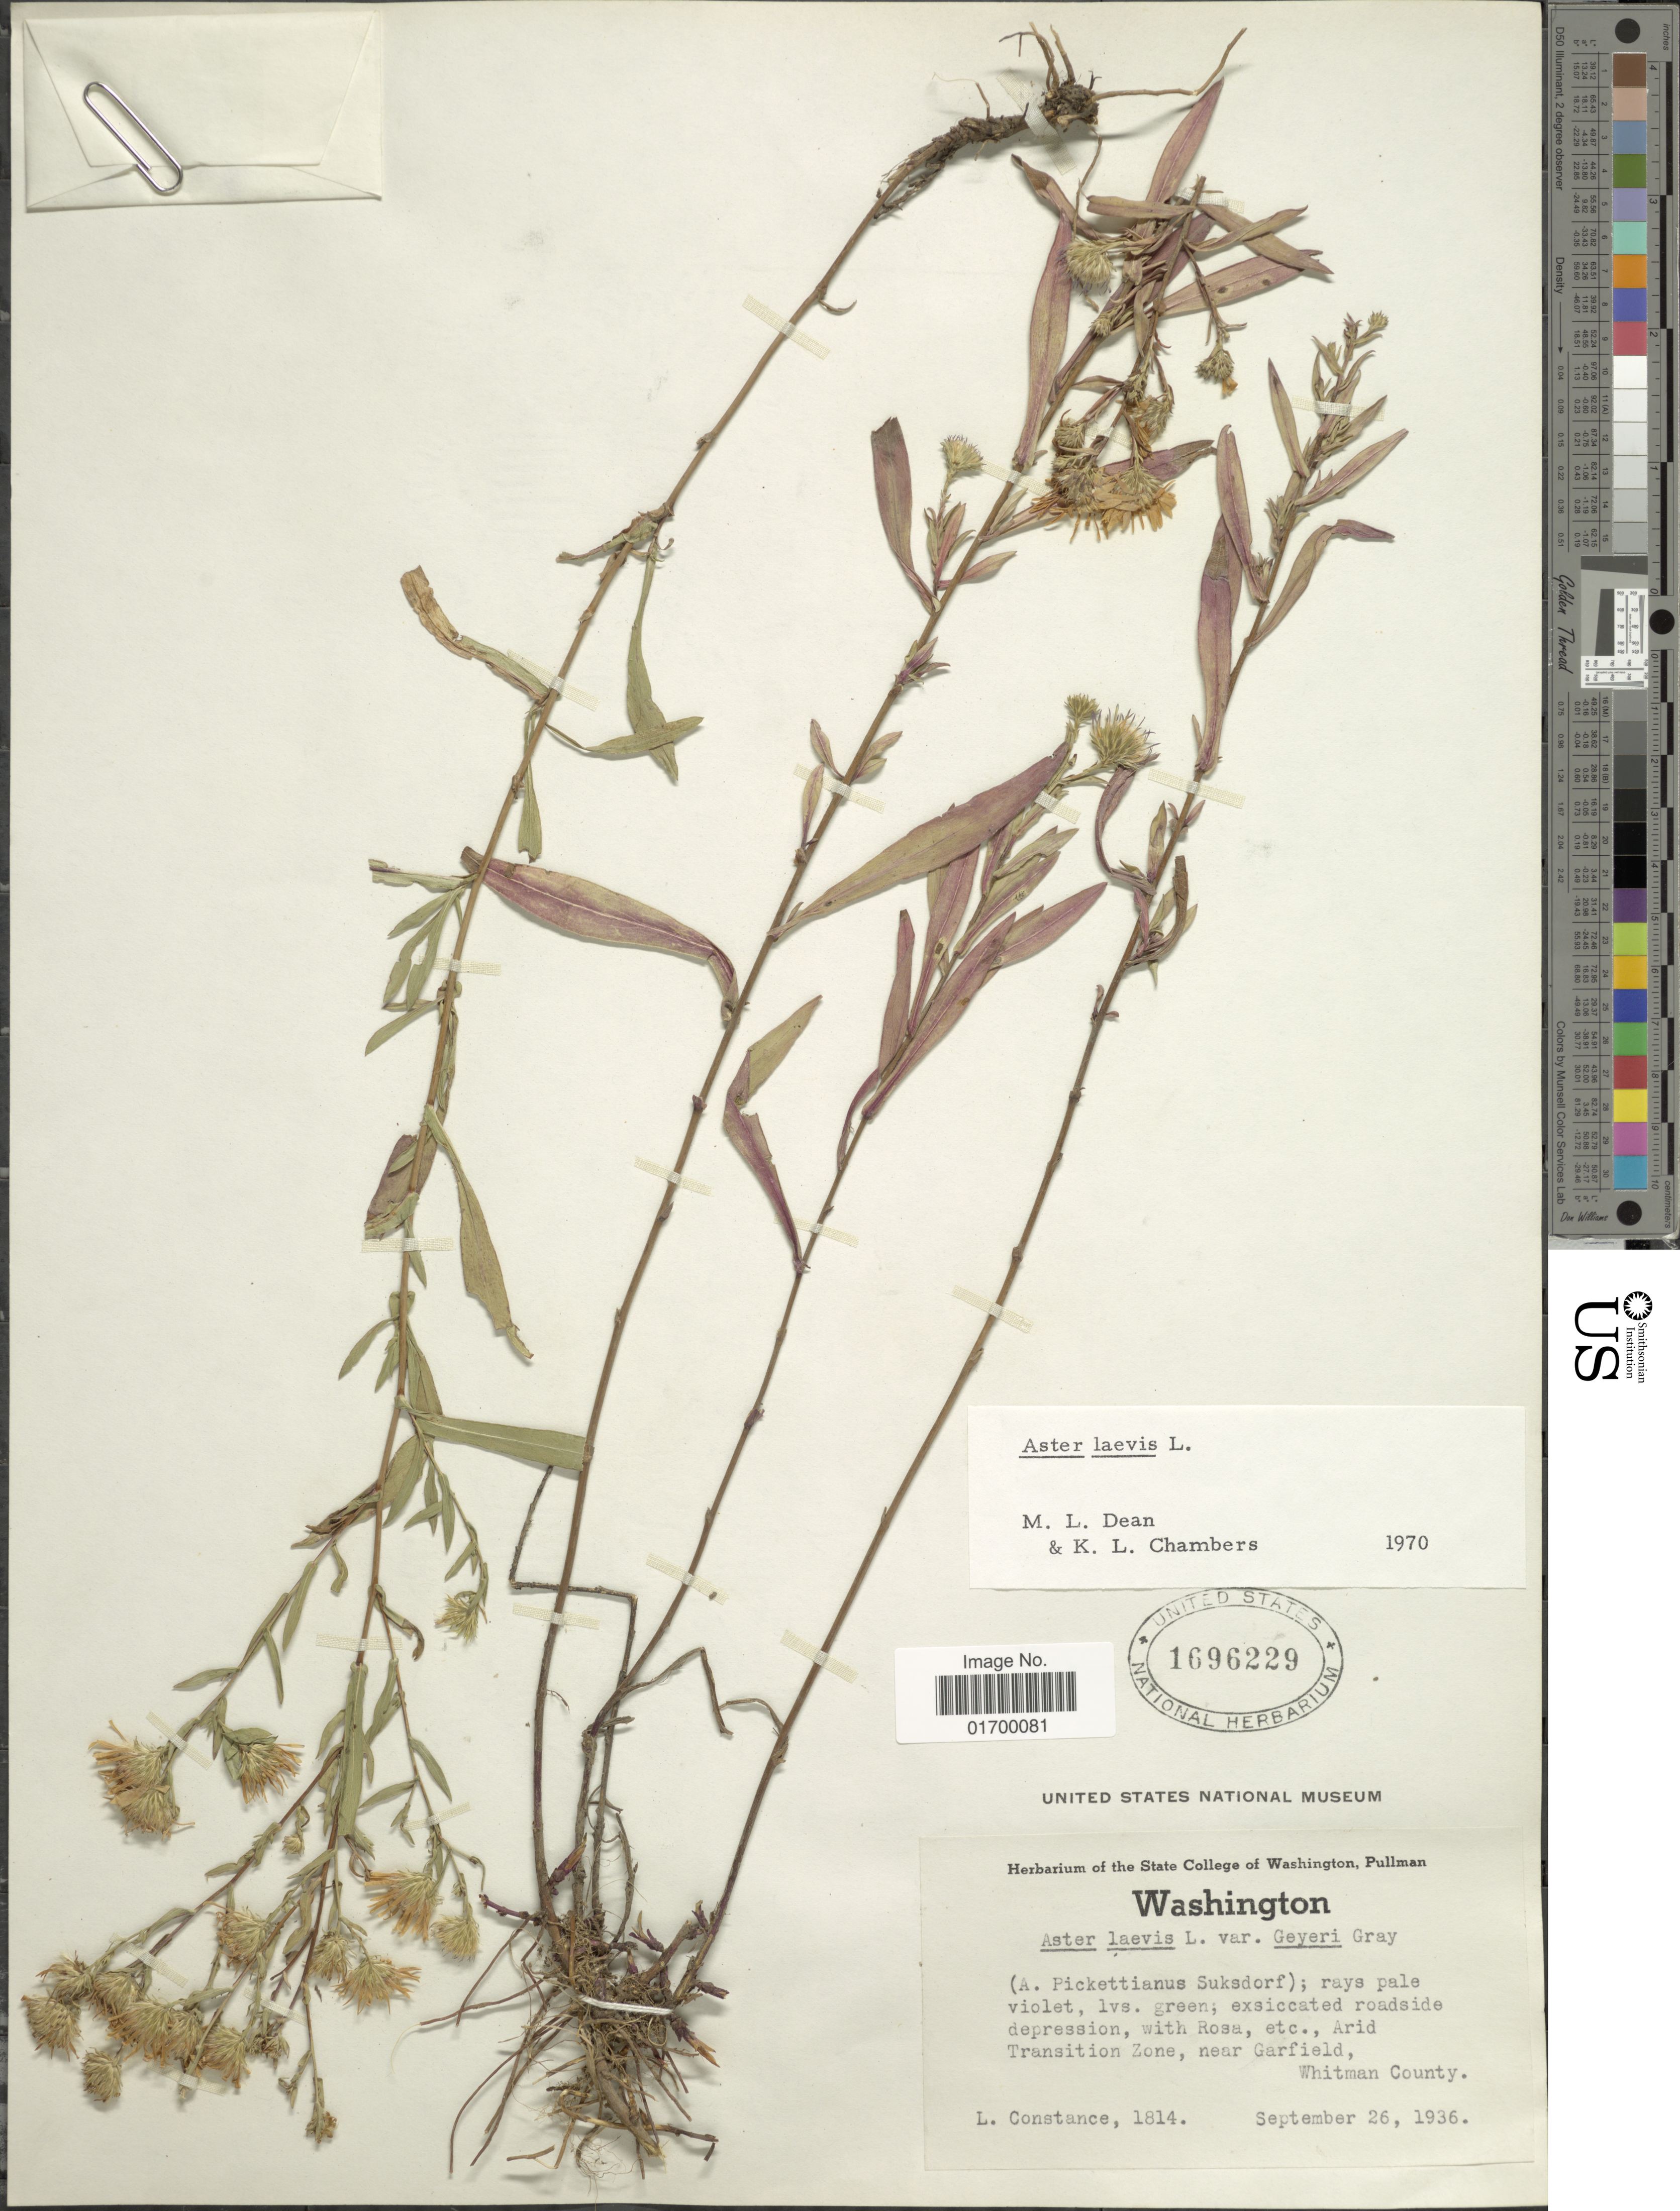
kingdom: Plantae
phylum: Tracheophyta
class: Magnoliopsida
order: Asterales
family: Asteraceae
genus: Symphyotrichum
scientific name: Symphyotrichum laeve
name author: (L.) Á. Löve & D. Löve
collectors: L. Constance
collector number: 1814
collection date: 1936-09-26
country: United States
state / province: Washington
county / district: Whitman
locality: Transition Zone, near Garfield, Whitman County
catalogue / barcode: US 1696229